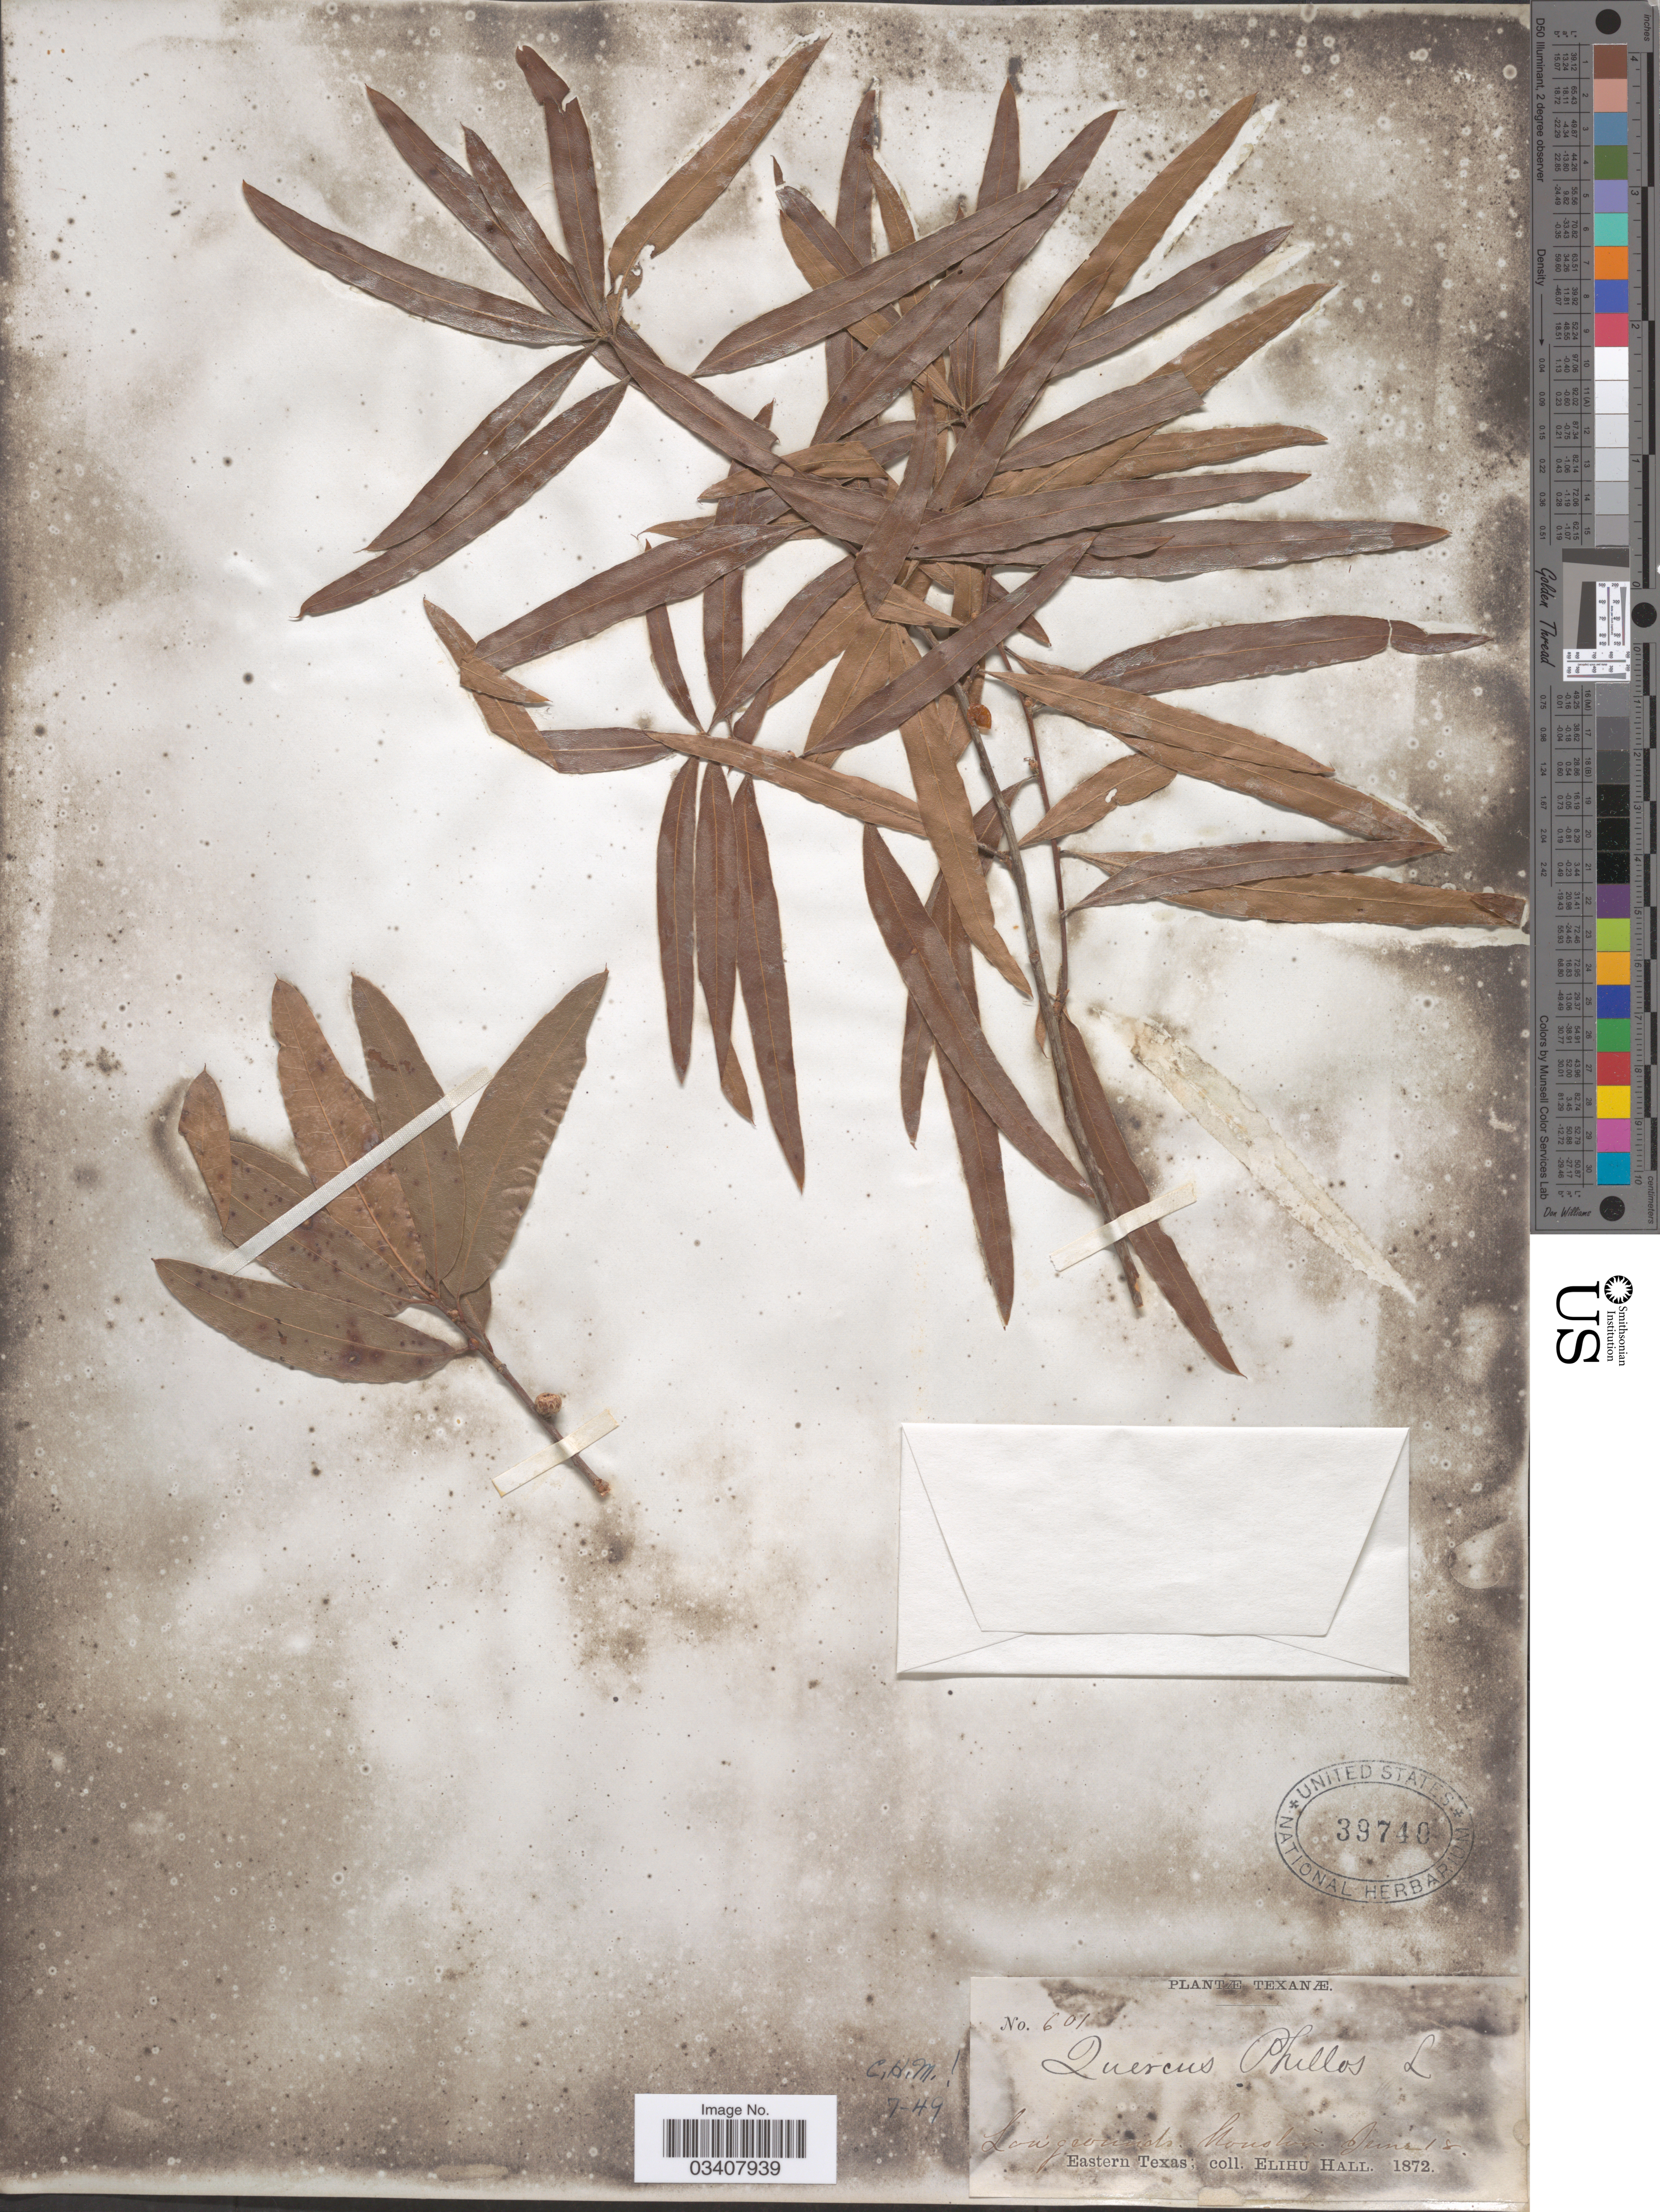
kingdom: Plantae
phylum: Tracheophyta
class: Magnoliopsida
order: Fagales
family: Fagaceae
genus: Quercus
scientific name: Quercus phellos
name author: L.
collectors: E. Hall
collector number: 601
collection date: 1872-06-18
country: United States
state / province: Texas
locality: Low grounds. Houston. Eastern Texas.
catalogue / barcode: US 39740